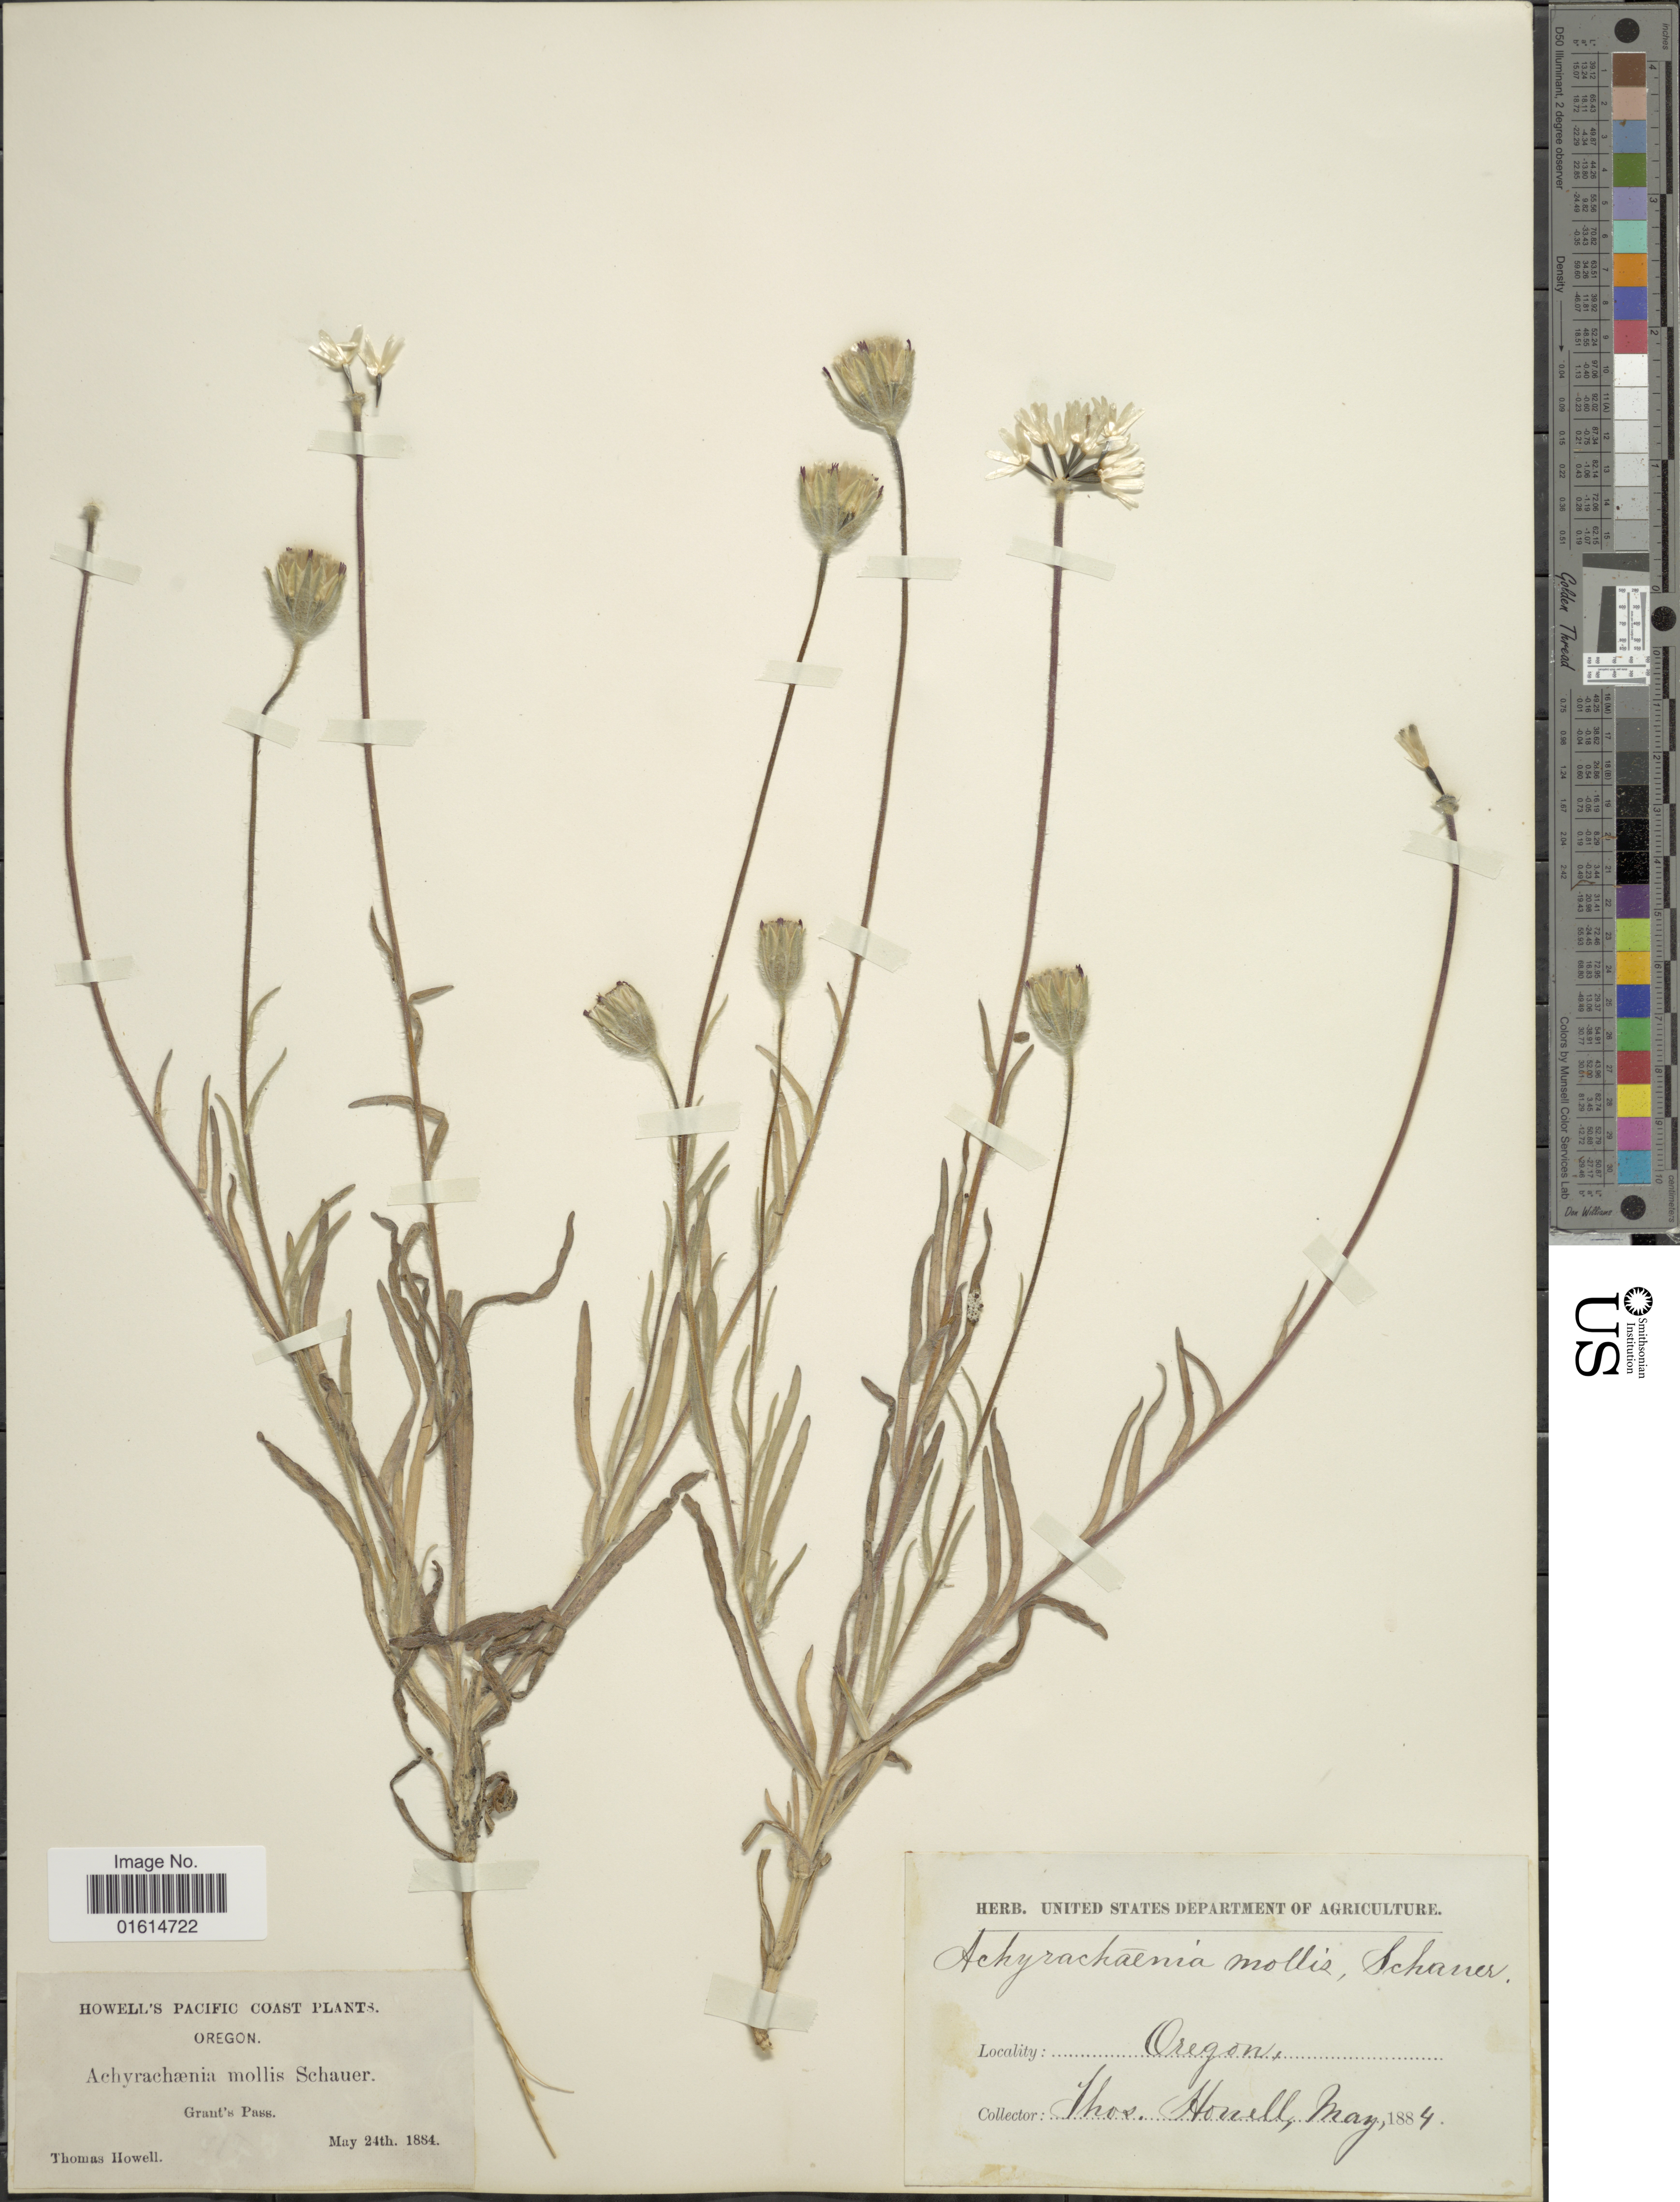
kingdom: Plantae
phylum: Tracheophyta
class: Magnoliopsida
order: Asterales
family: Asteraceae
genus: Achyrachaena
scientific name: Achyrachaena mollis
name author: Schauer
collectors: T. Howell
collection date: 1884-05-24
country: United States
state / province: Oregon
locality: Pacific Coast, Grant's Pass